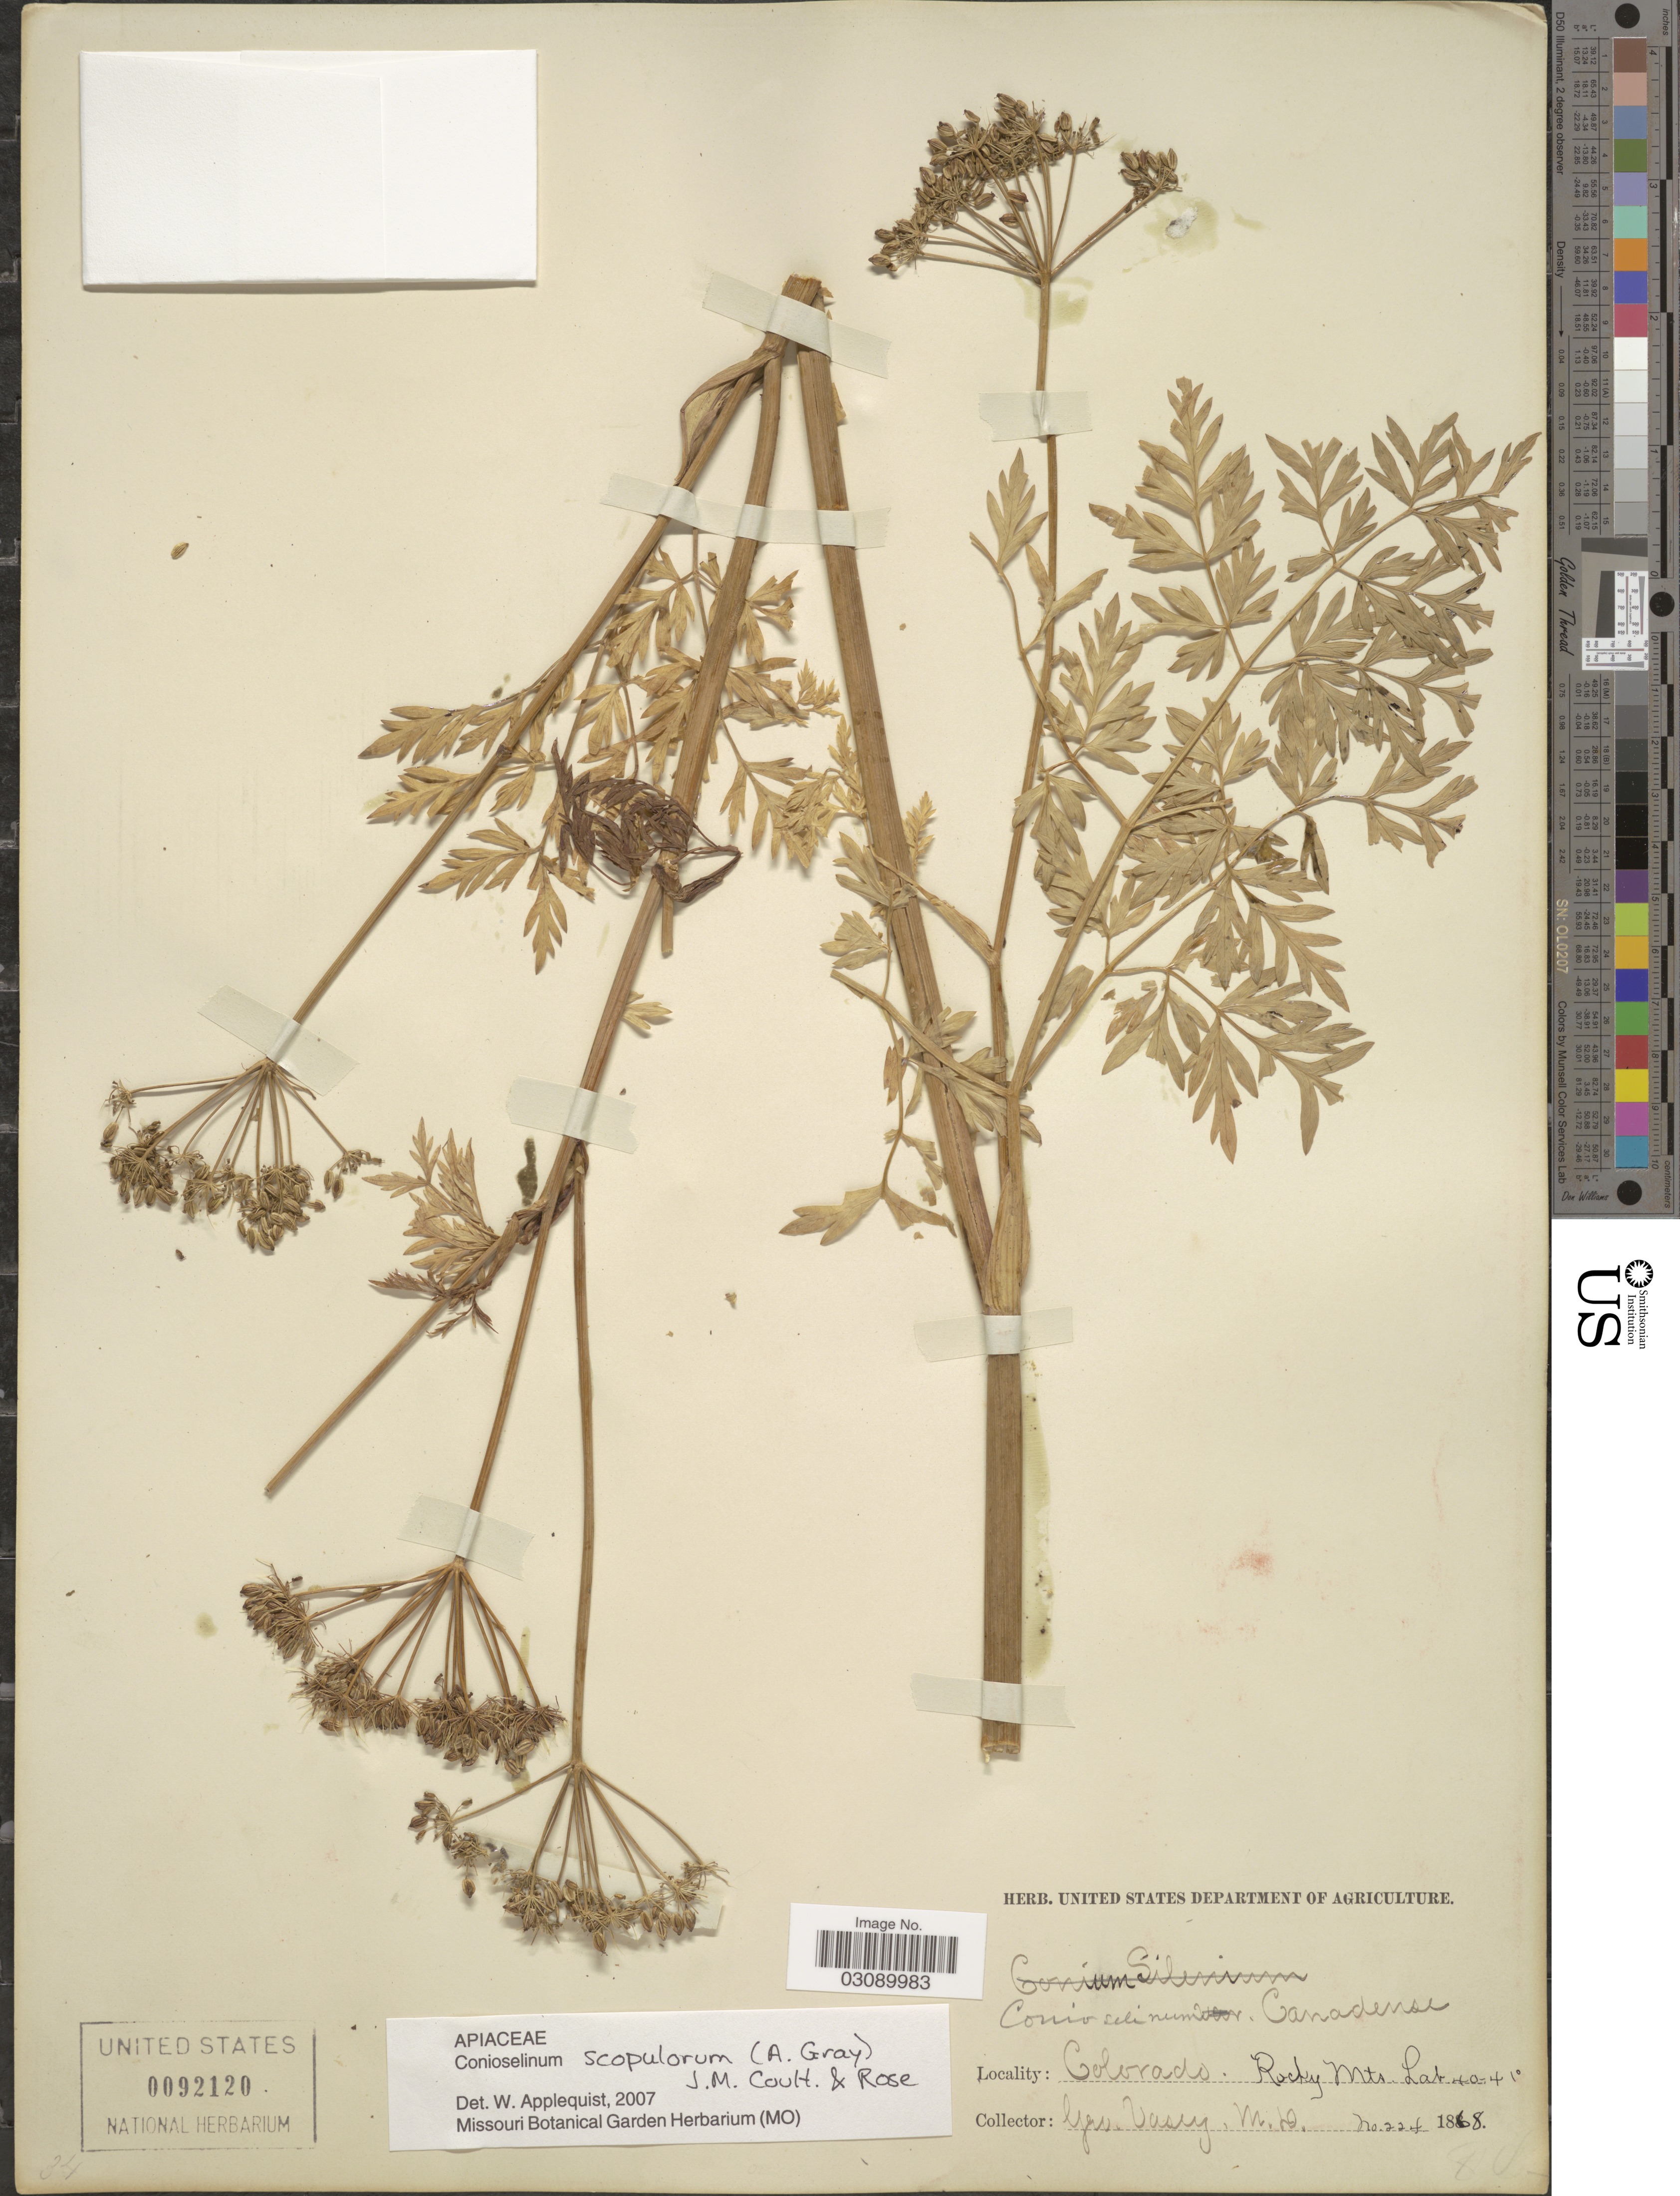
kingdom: Plantae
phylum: Tracheophyta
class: Magnoliopsida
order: Apiales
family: Apiaceae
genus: Conioselinum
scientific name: Conioselinum scopulorum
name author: (A. Gray) J.M. Coult. & Rose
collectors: G. Vasey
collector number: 224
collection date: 1868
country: United States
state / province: Colorado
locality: Rocky Mts.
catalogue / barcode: US 92120